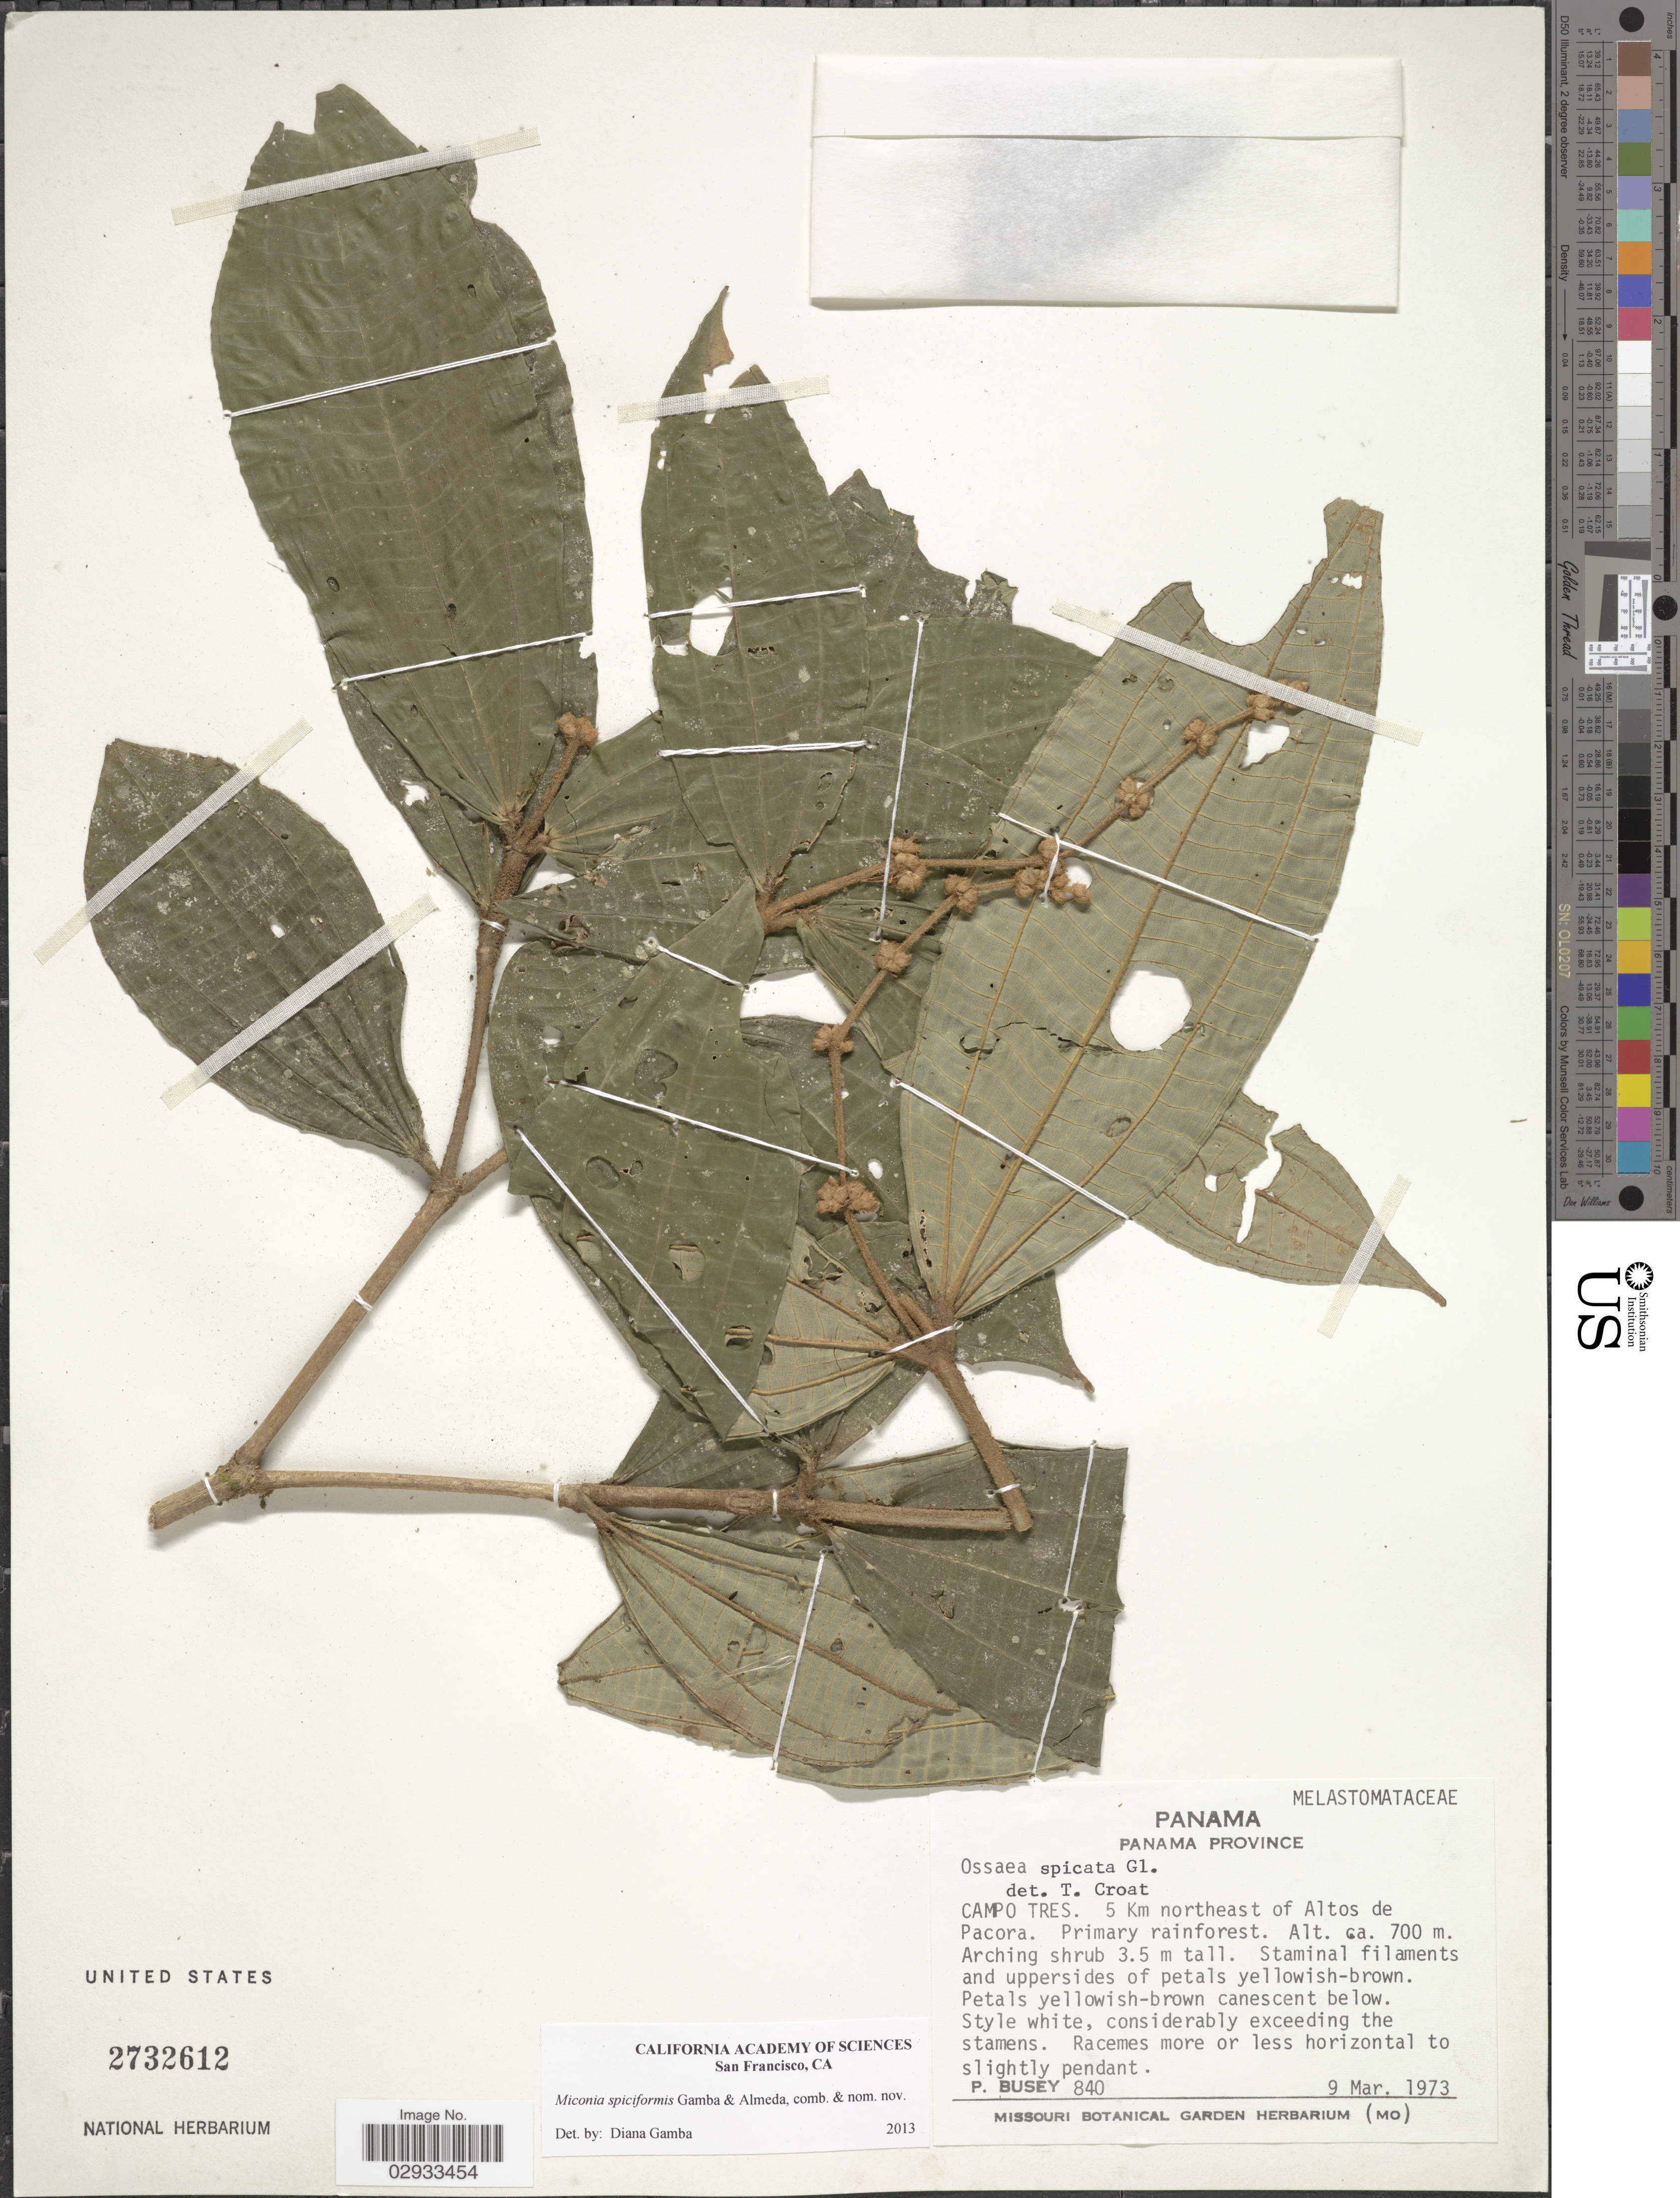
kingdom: Plantae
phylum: Tracheophyta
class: Magnoliopsida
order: Myrtales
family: Melastomataceae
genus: Miconia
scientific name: Miconia spiciformis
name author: Gamba & Almeda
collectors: P. Busey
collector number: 840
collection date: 1973-03-09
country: Panama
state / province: Panamá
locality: Campo Tres. 5 Km northeast of Altos de Pacora.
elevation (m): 700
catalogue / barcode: US 2732612